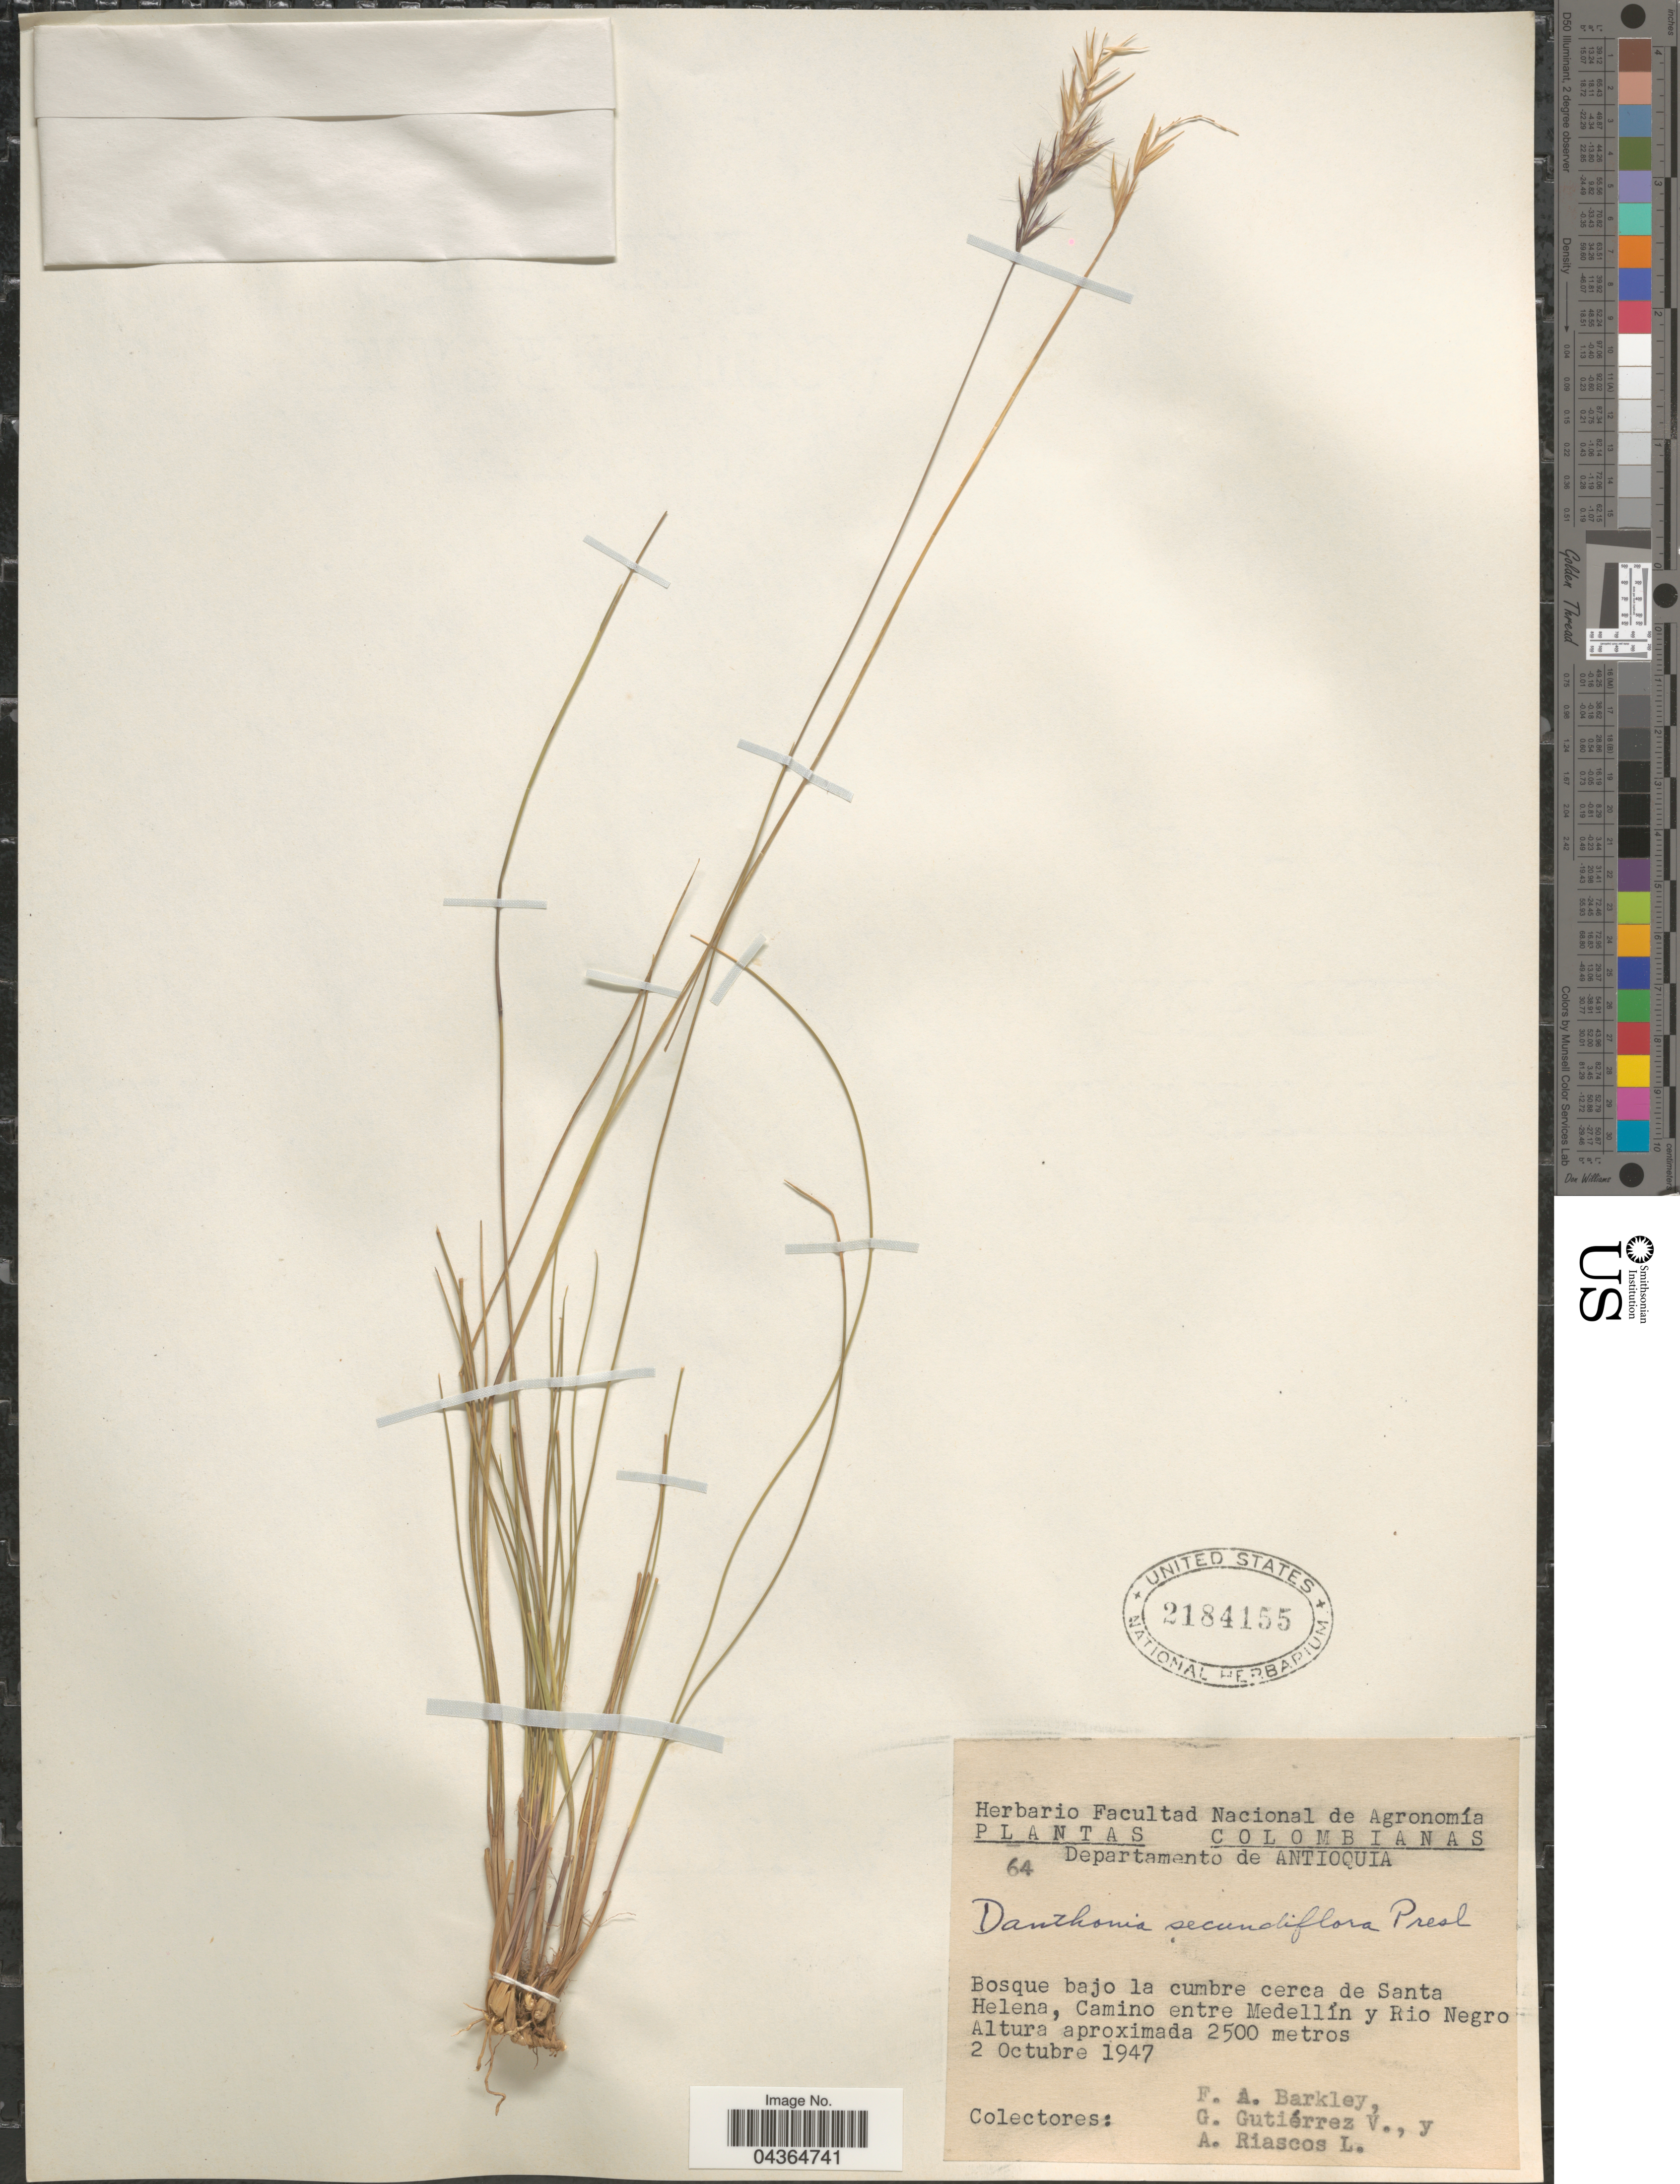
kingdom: Plantae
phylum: Tracheophyta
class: Liliopsida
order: Poales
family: Poaceae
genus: Danthonia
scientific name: Danthonia secundiflora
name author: J. Presl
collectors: F. A. Barkley, G. Gutiérrez V. & A. Riascos L.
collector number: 64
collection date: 1947-10-02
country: Colombia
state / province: Antioquia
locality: Colombianas. Departamento de Antioquia. Bosque bajo la cumbre cerca de Santa Helena, Camino entre Medellín y Rio Negro.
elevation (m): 2500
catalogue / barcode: US 2184155